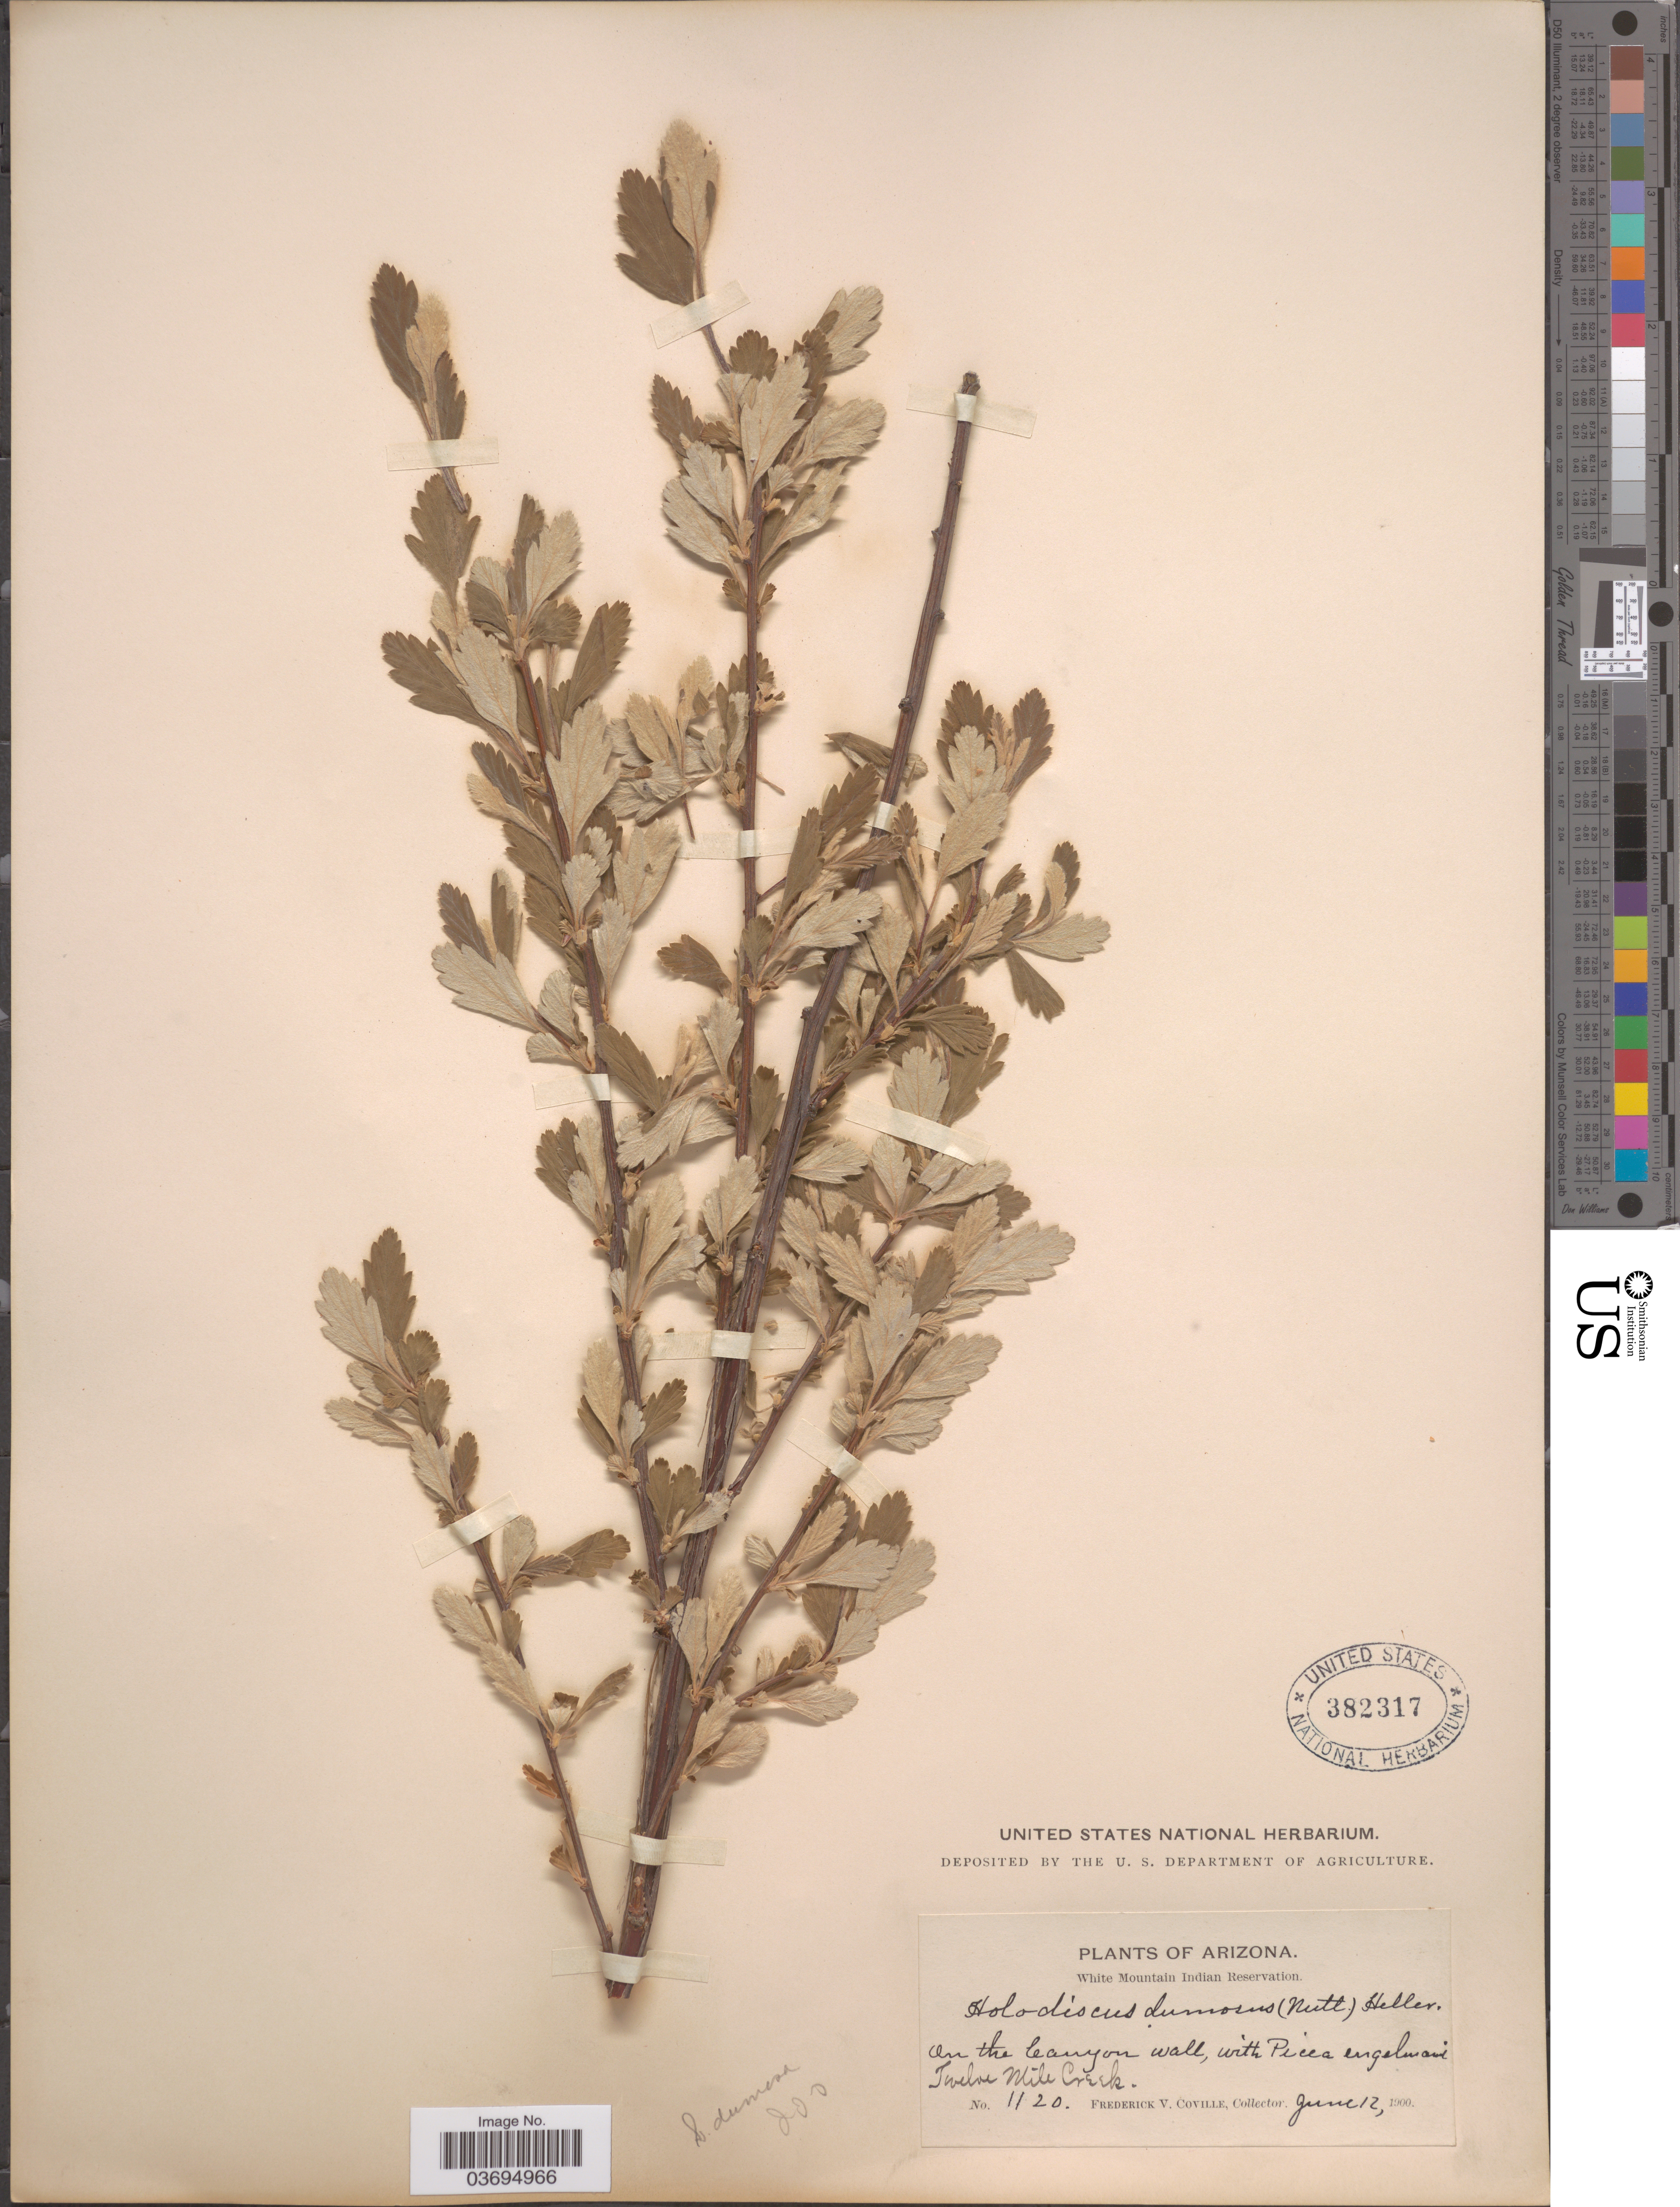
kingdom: Plantae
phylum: Tracheophyta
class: Magnoliopsida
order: Rosales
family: Rosaceae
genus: Holodiscus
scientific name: Holodiscus discolor var. dumosus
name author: Maxim. ex J.M. Coult.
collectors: F. V. Coville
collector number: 1120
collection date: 1900-06-12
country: United States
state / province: Arizona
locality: White Mountain Indian Reservation. On the Canyon wall, Twelve Mile Creek.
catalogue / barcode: US 382317